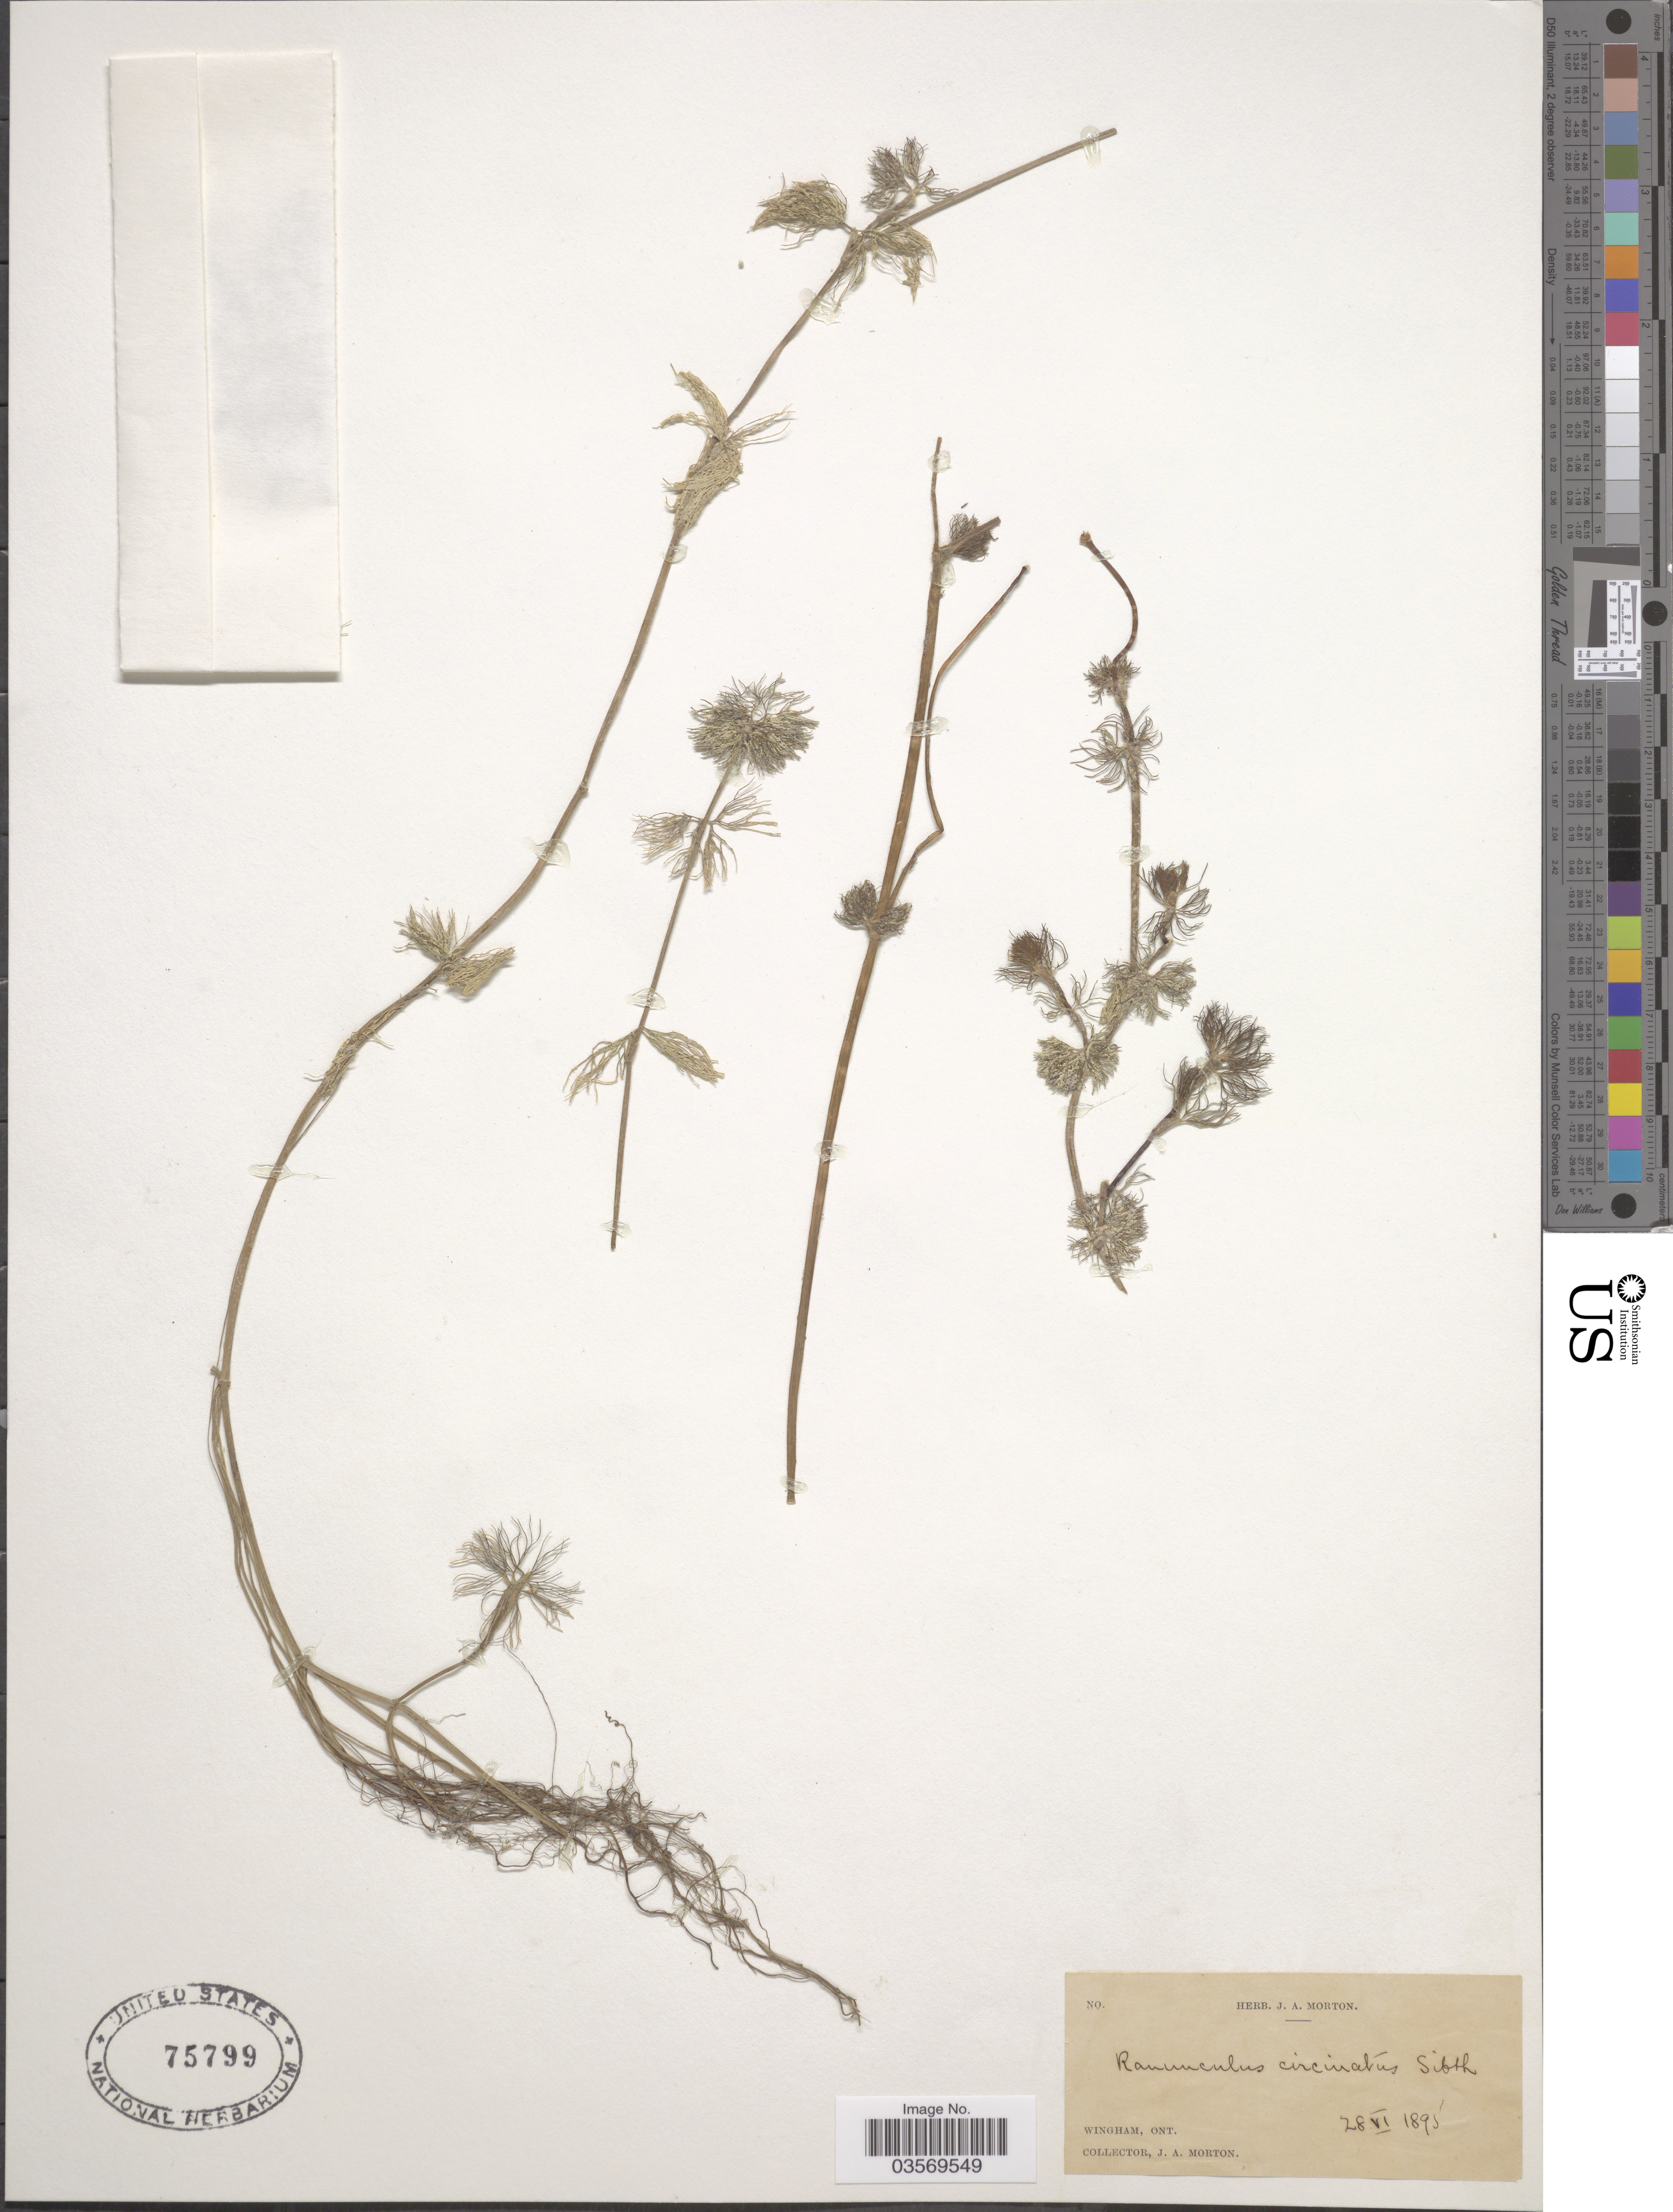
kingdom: Plantae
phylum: Tracheophyta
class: Magnoliopsida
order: Ranunculales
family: Ranunculaceae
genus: Ranunculus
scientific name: Ranunculus subrigidus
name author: W.B. Drew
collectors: J. A. Morton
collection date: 1895-06-28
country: Canada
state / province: Ontario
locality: Wingham.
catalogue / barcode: US 75799